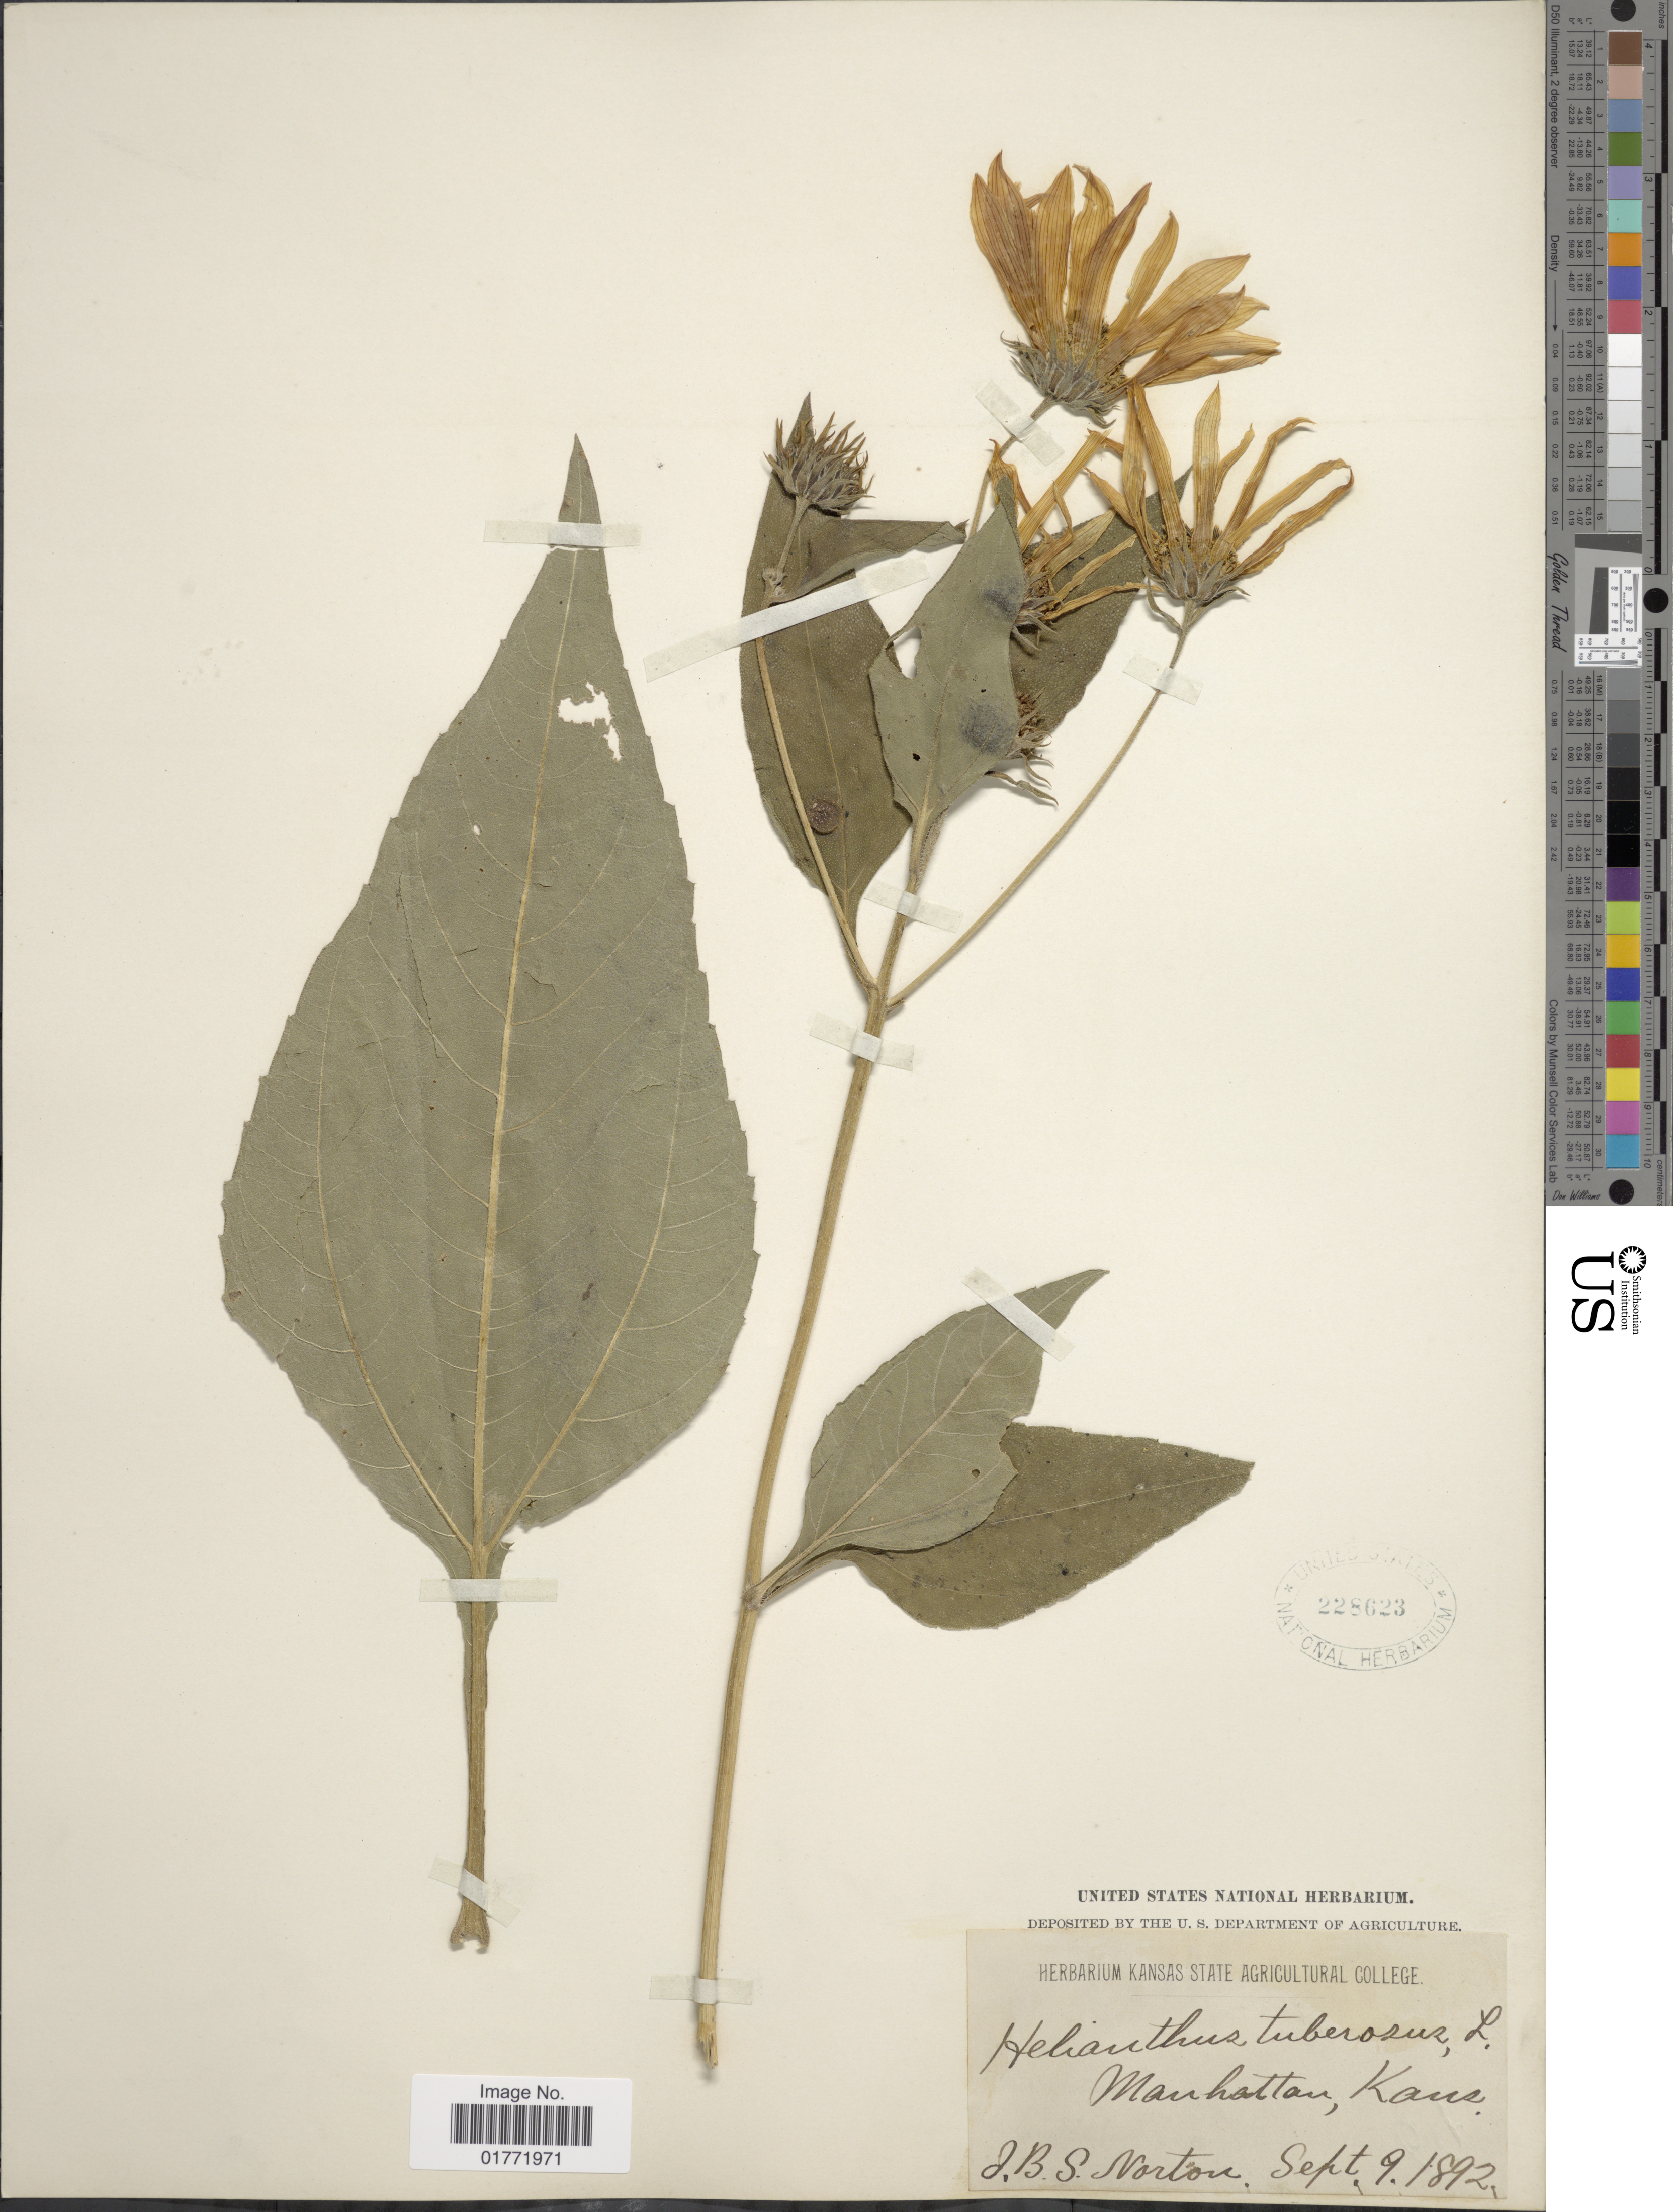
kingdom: Plantae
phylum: Tracheophyta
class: Magnoliopsida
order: Asterales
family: Asteraceae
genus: Helianthus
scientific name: Helianthus tuberosus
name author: L.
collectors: J. B. S. Norton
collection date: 1892-09-09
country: United States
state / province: Kansas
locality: Manhattan, Kans.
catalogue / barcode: US 228623